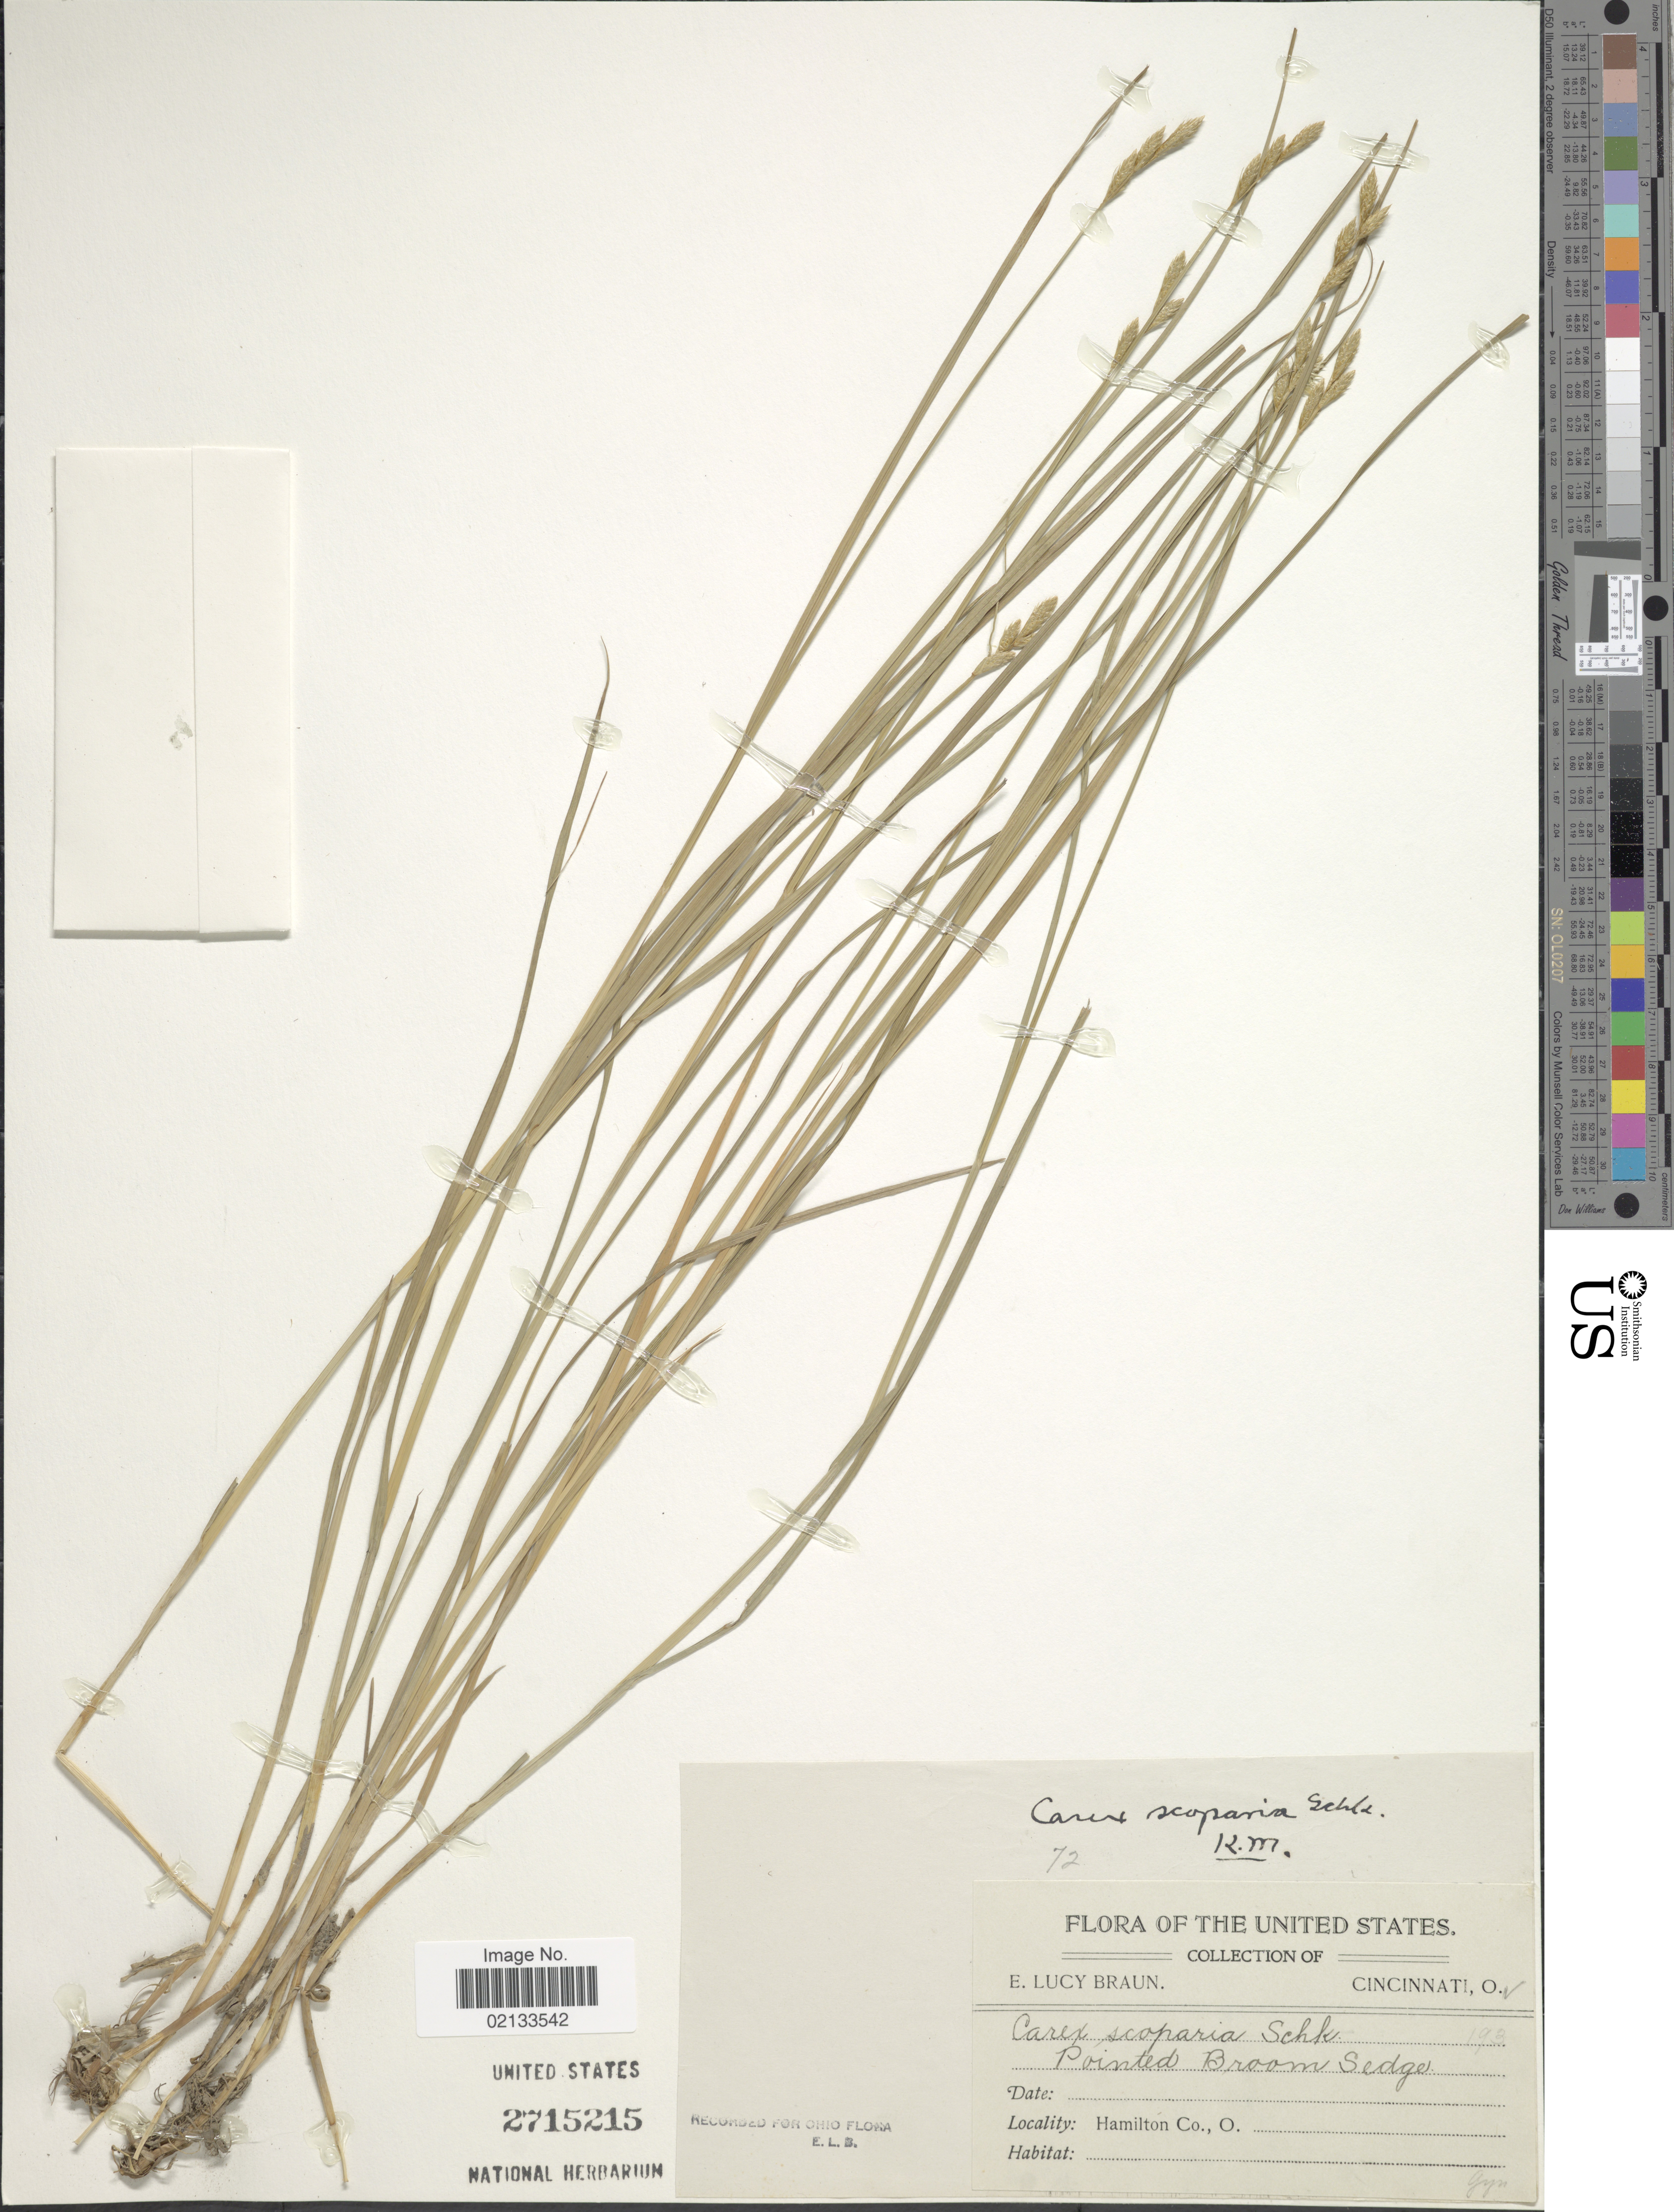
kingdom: Plantae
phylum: Tracheophyta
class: Liliopsida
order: Poales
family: Cyperaceae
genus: Carex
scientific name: Carex scoparia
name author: Schkuhr ex Willd.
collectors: E. L. Braun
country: United States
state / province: Ohio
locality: Hamilton Co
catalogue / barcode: US 2715215